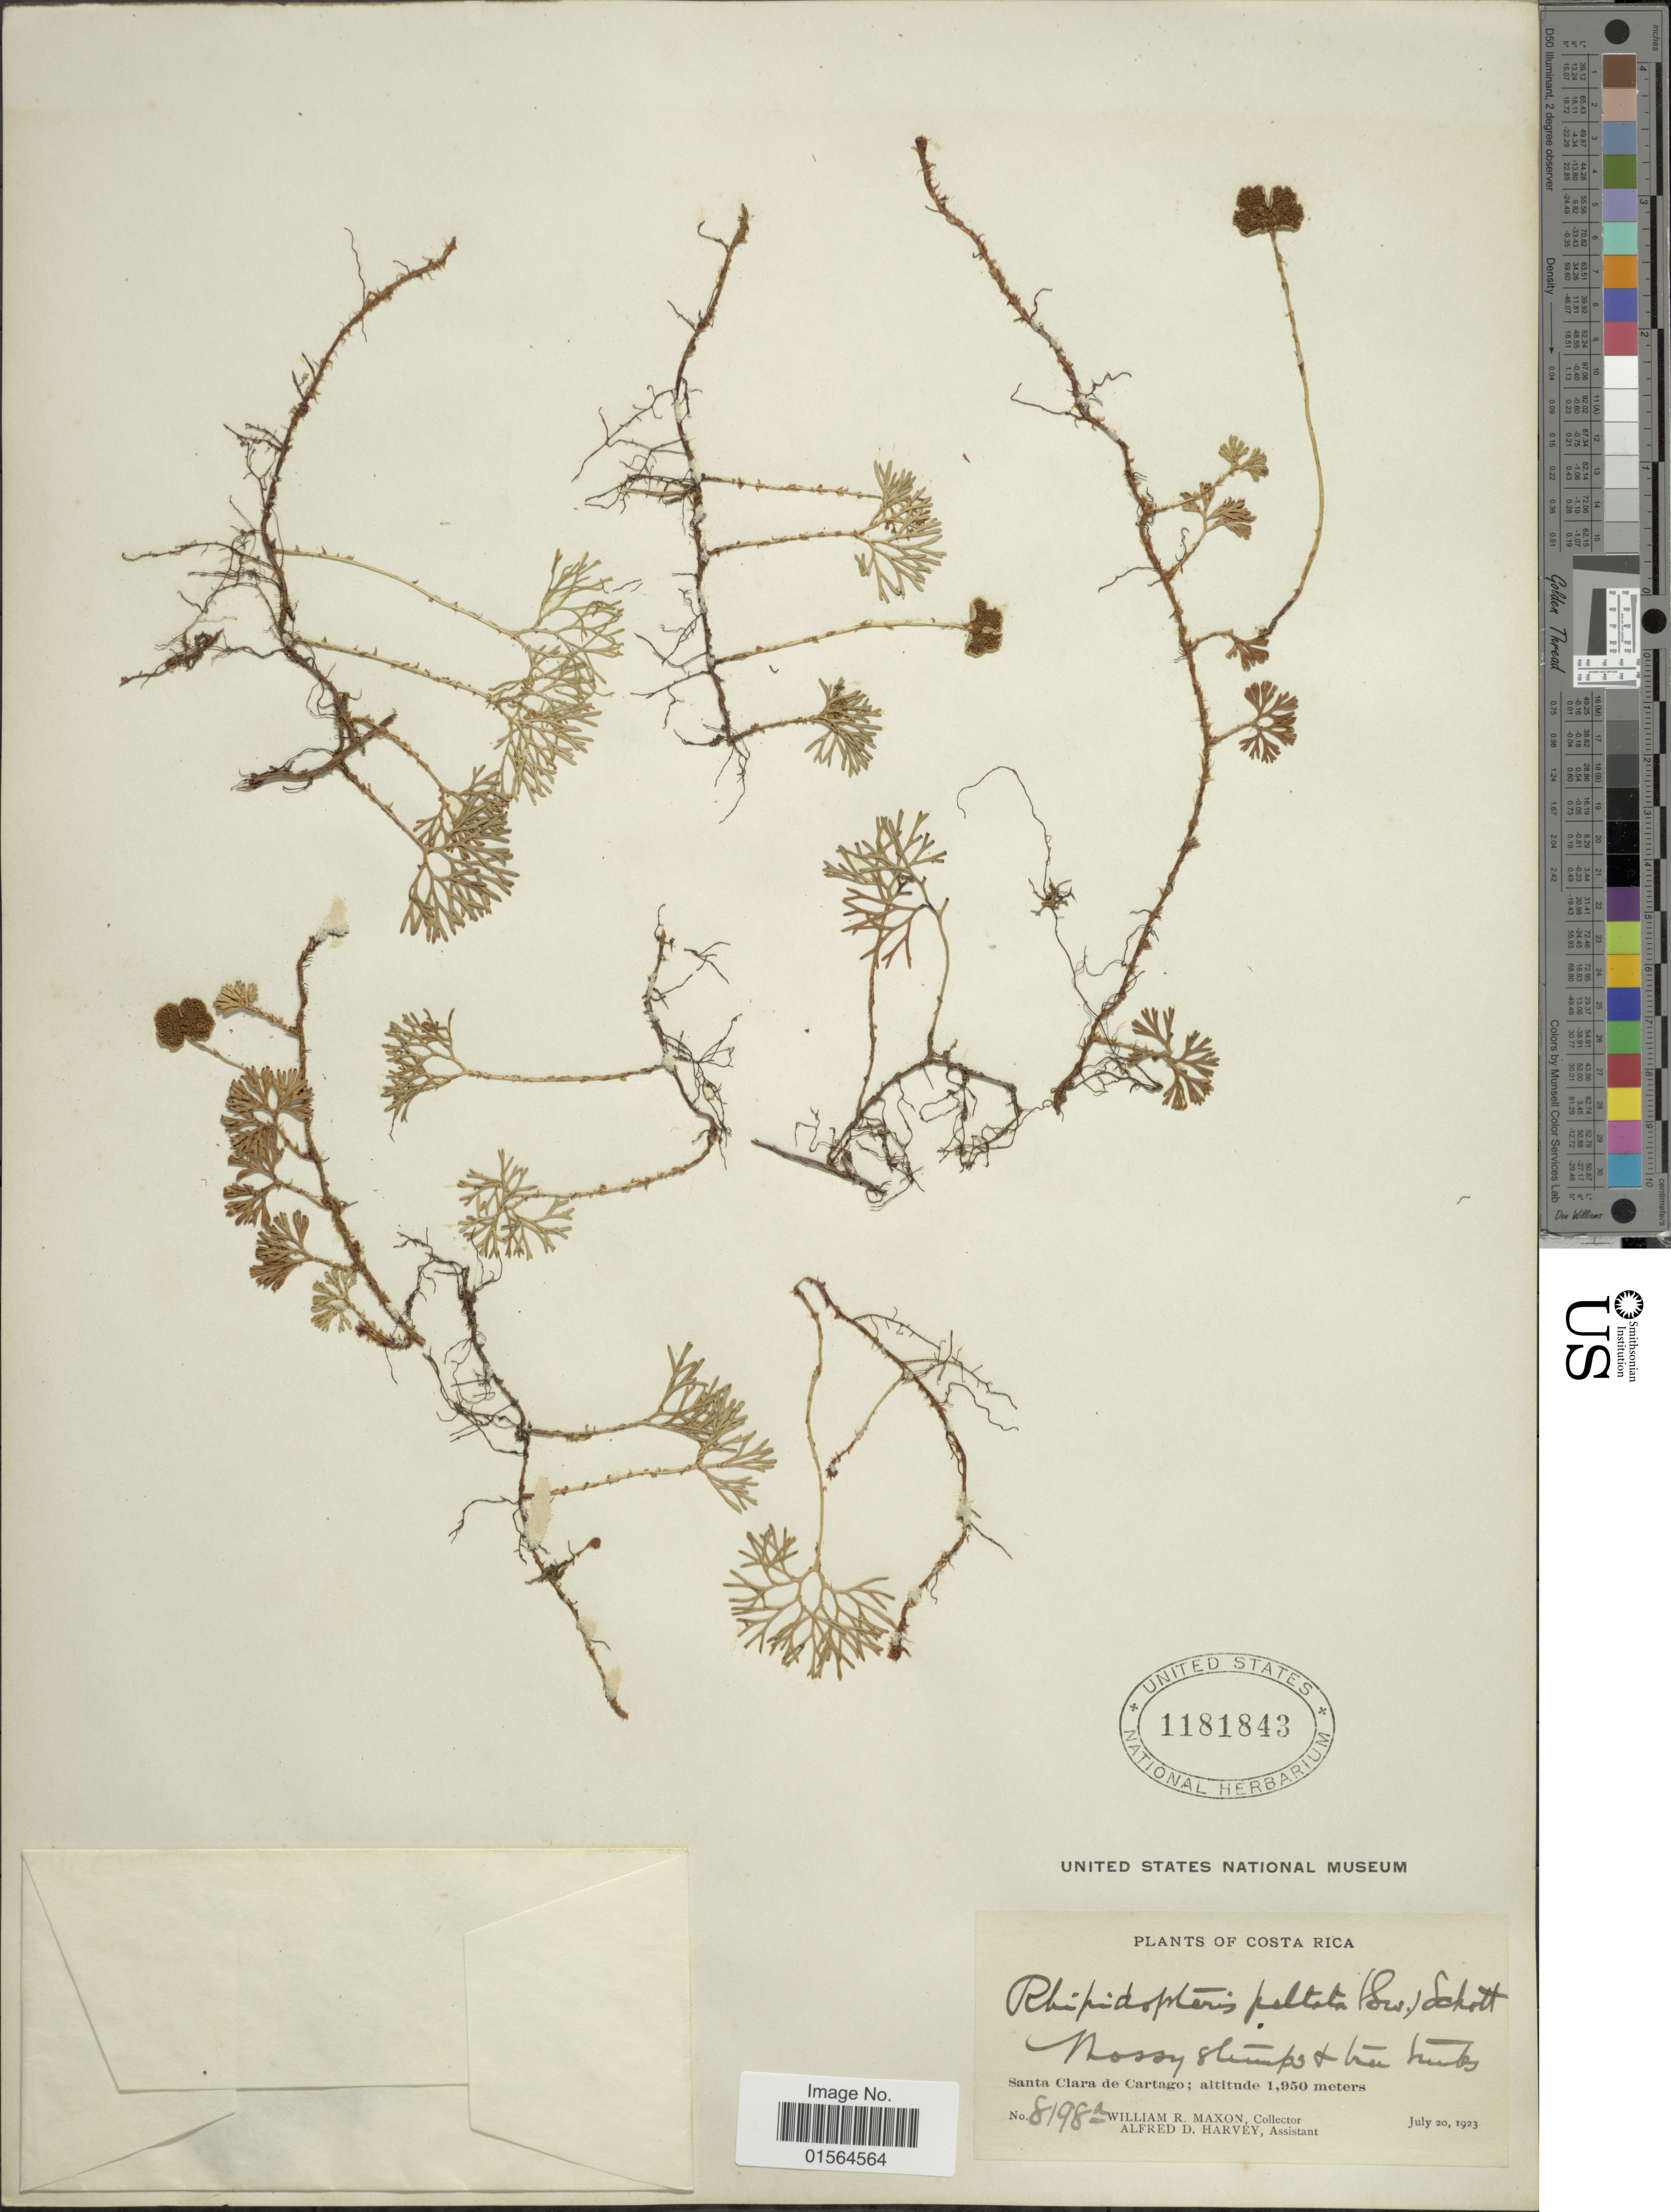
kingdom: Plantae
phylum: Tracheophyta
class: Polypodiopsida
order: Polypodiales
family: Dryopteridaceae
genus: Elaphoglossum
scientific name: Elaphoglossum peltatum f. foeniculaceum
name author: (Hook. & Grev.) Mickel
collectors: W. R. Maxon & A. D. Harvey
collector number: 8198a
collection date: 1923-07-20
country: Costa Rica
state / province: Cartago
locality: Santa Clara de Cartago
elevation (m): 1950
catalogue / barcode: US 1181843